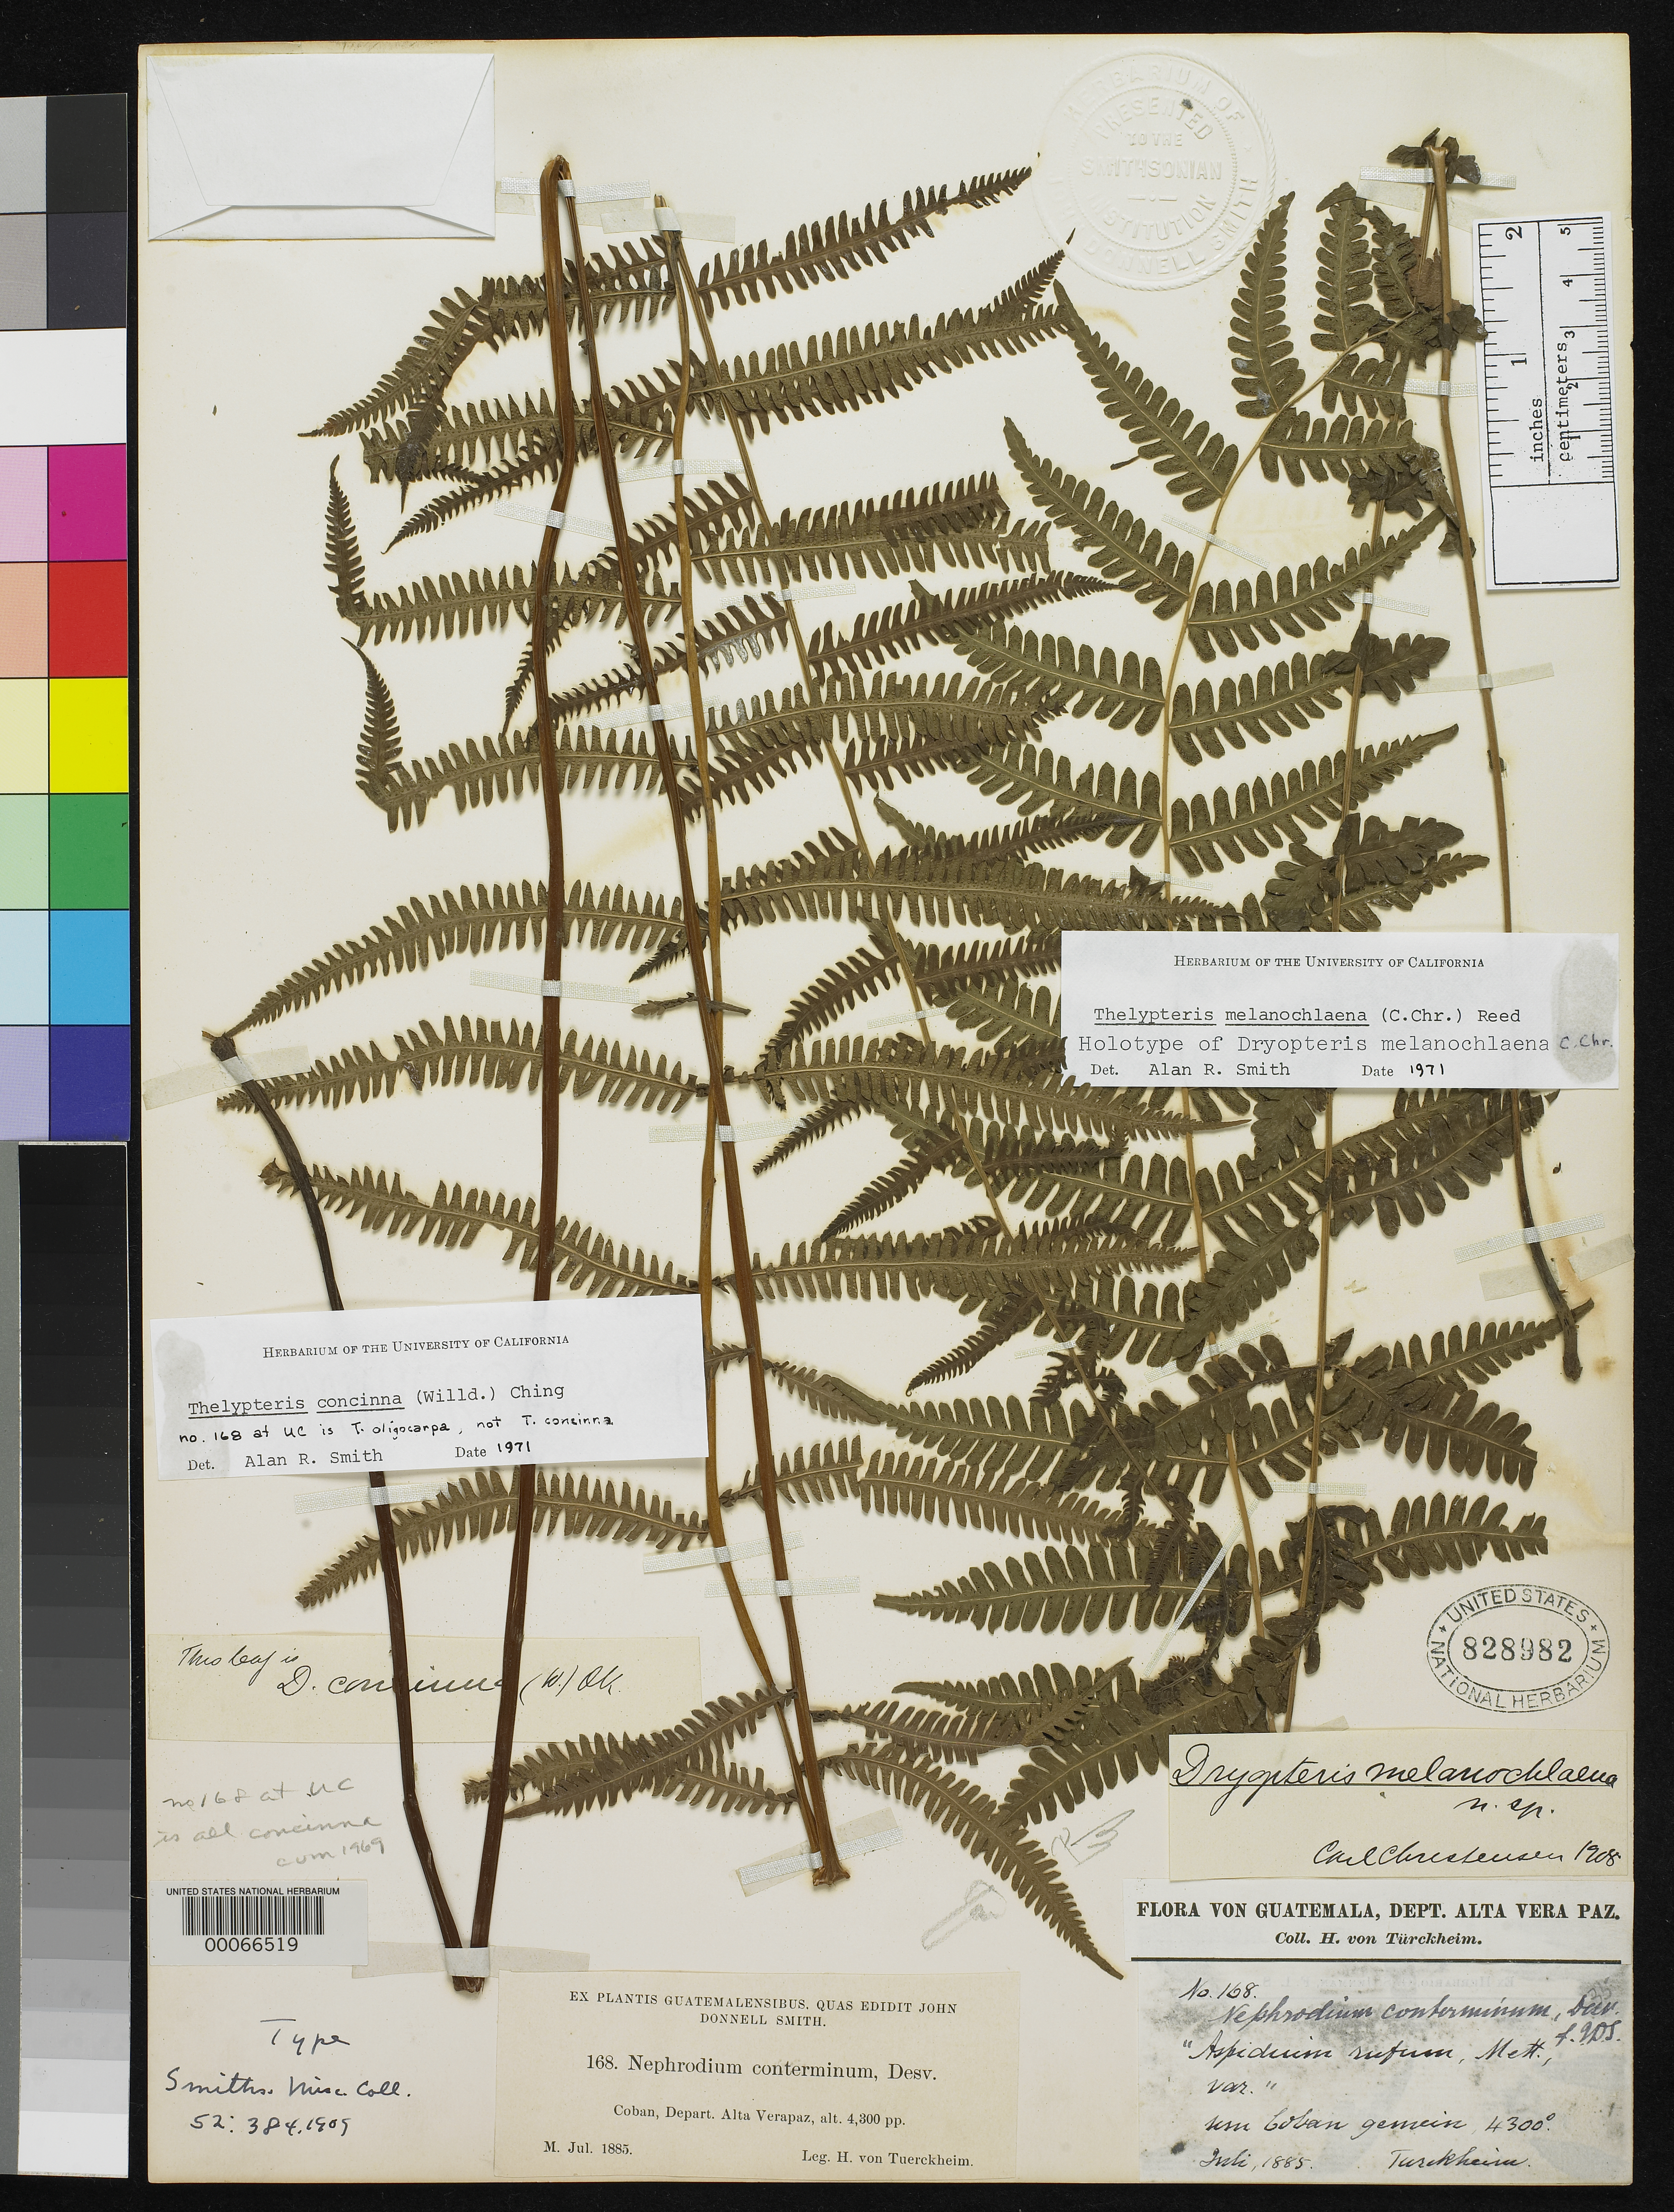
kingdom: Plantae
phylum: Tracheophyta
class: Polypodiopsida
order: Polypodiales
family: Dryopteridaceae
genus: Dryopteris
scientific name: Dryopteris melanochlaena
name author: C. Chr.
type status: Holotype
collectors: H. von Türckheim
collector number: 168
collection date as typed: Jul 1885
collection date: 1885-07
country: Guatemala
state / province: Alta Verapaz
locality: Cobán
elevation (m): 1311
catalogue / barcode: US 828982